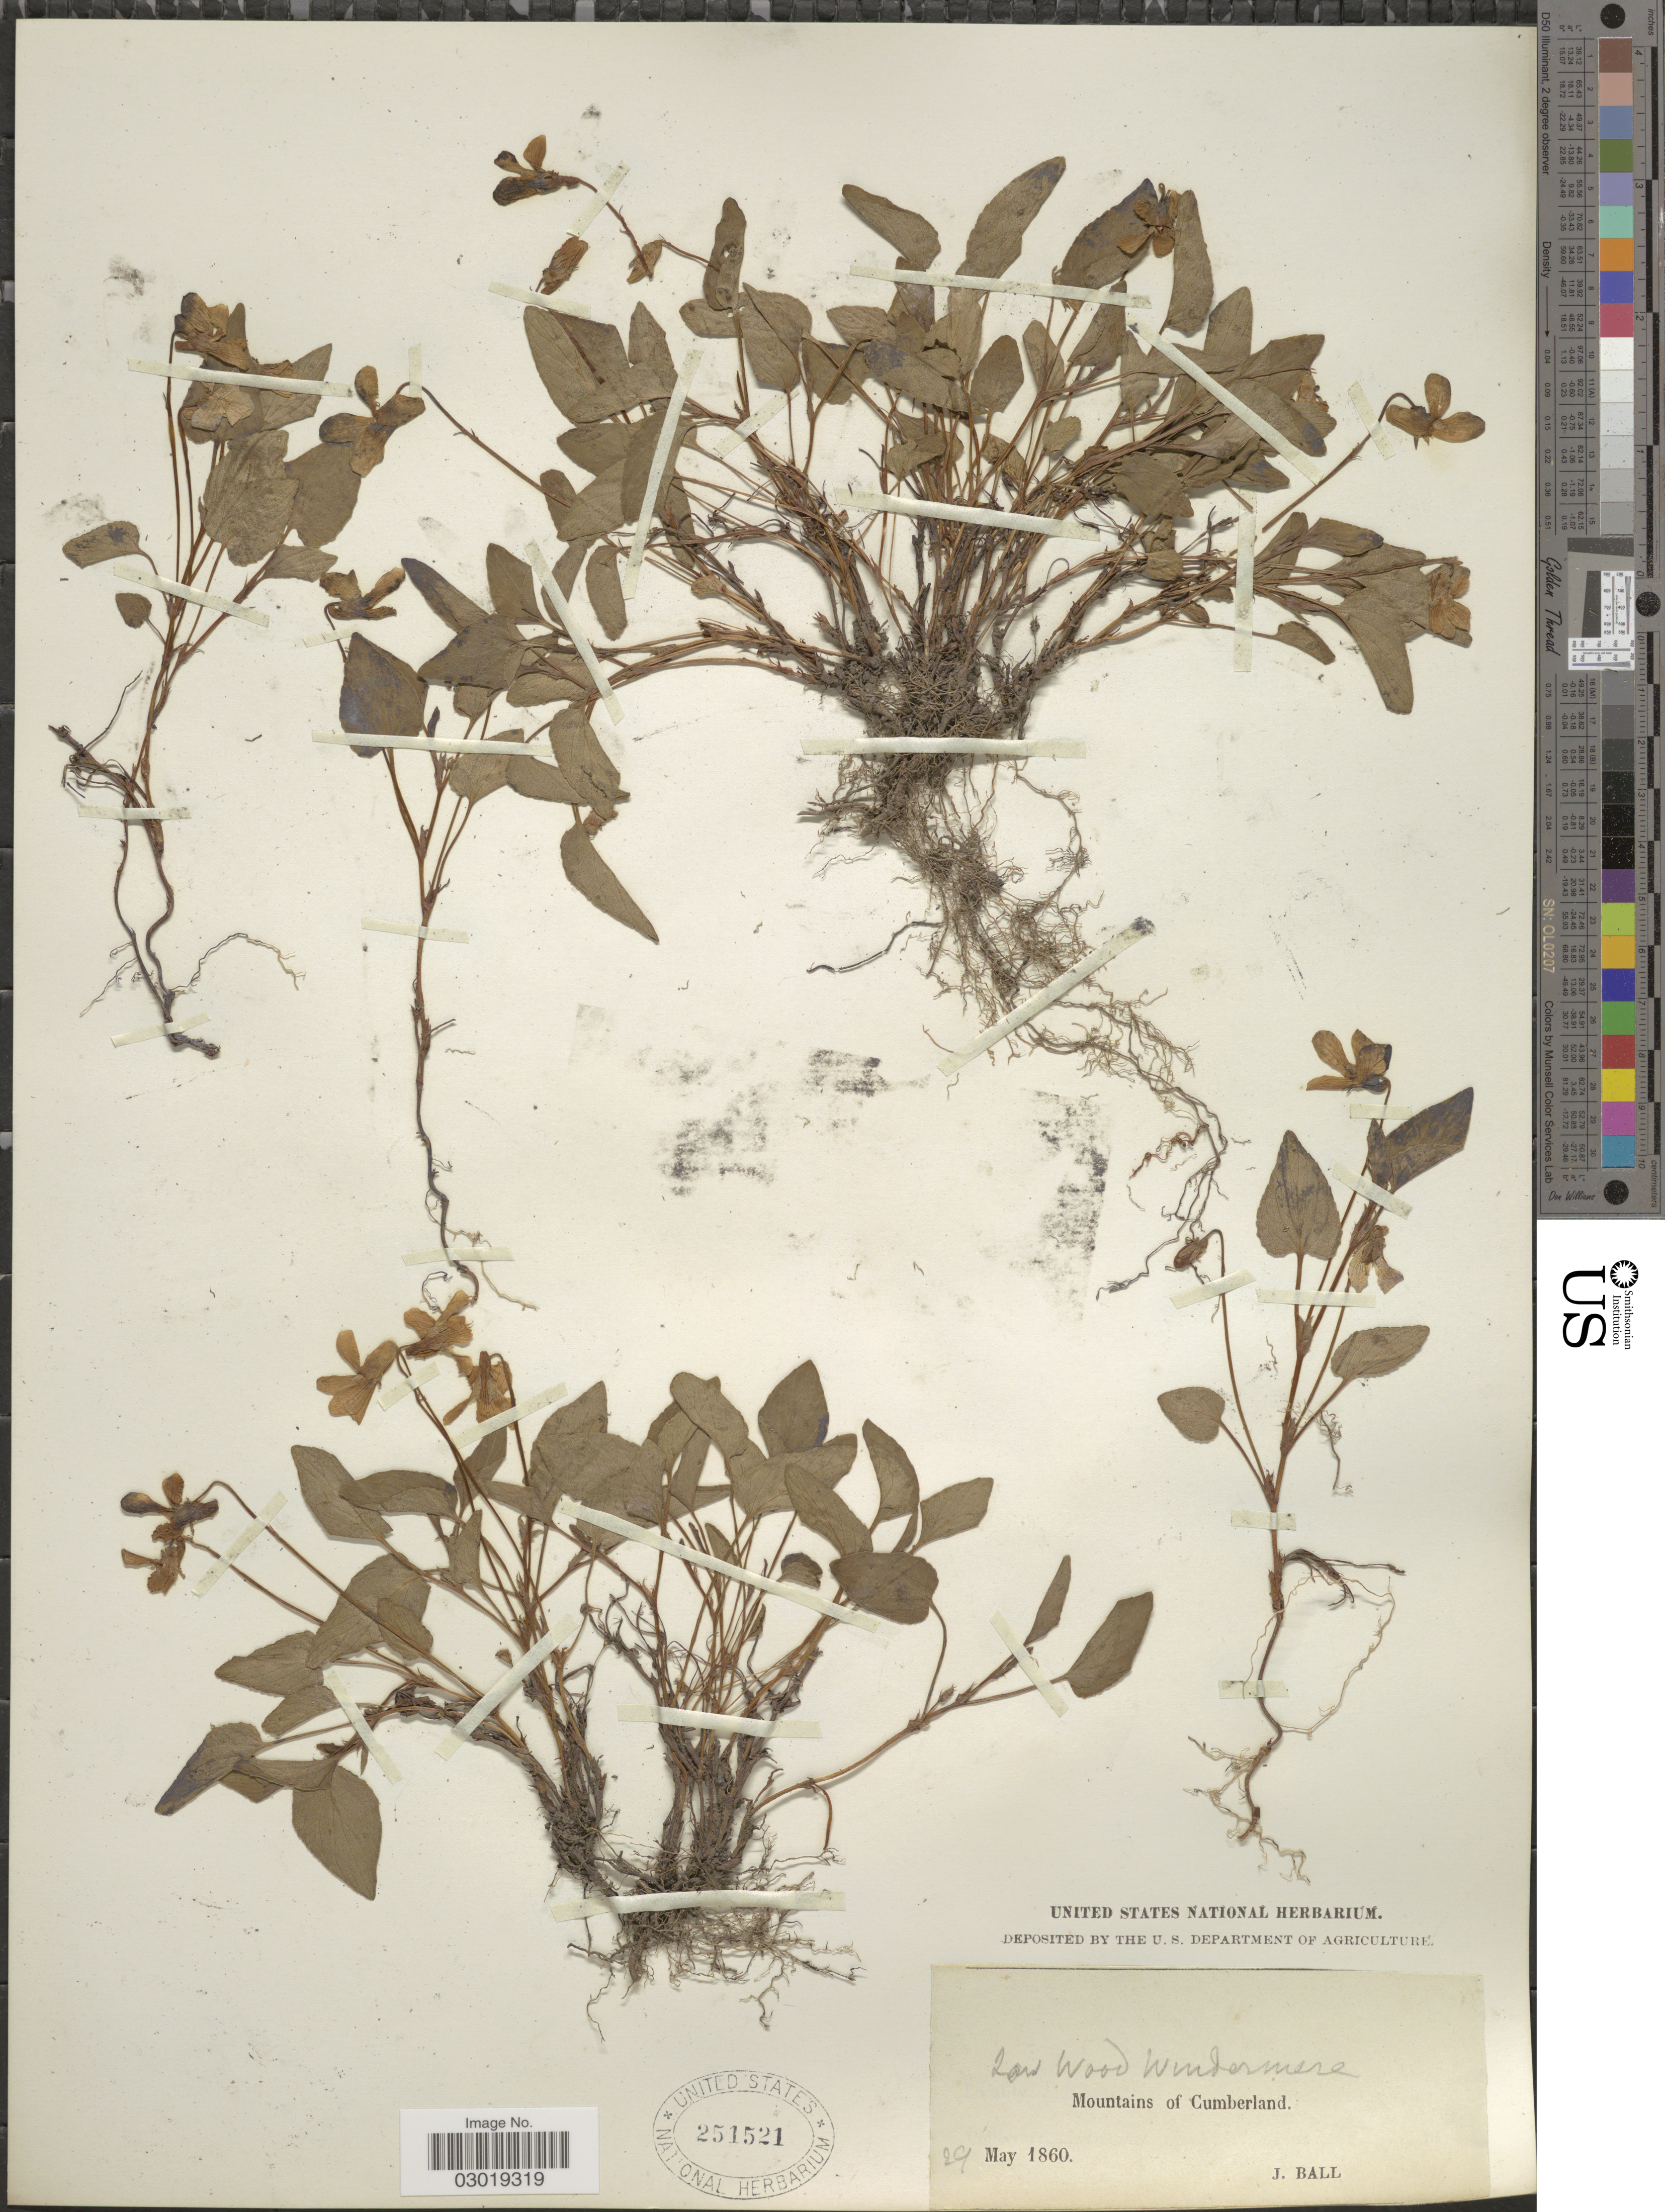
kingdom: Plantae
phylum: Tracheophyta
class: Magnoliopsida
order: Malpighiales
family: Violaceae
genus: Viola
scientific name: Viola sp.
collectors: J. Ball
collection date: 1860-05-29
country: United Kingdom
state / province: England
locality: Mountains of Cumberland.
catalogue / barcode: US 251521